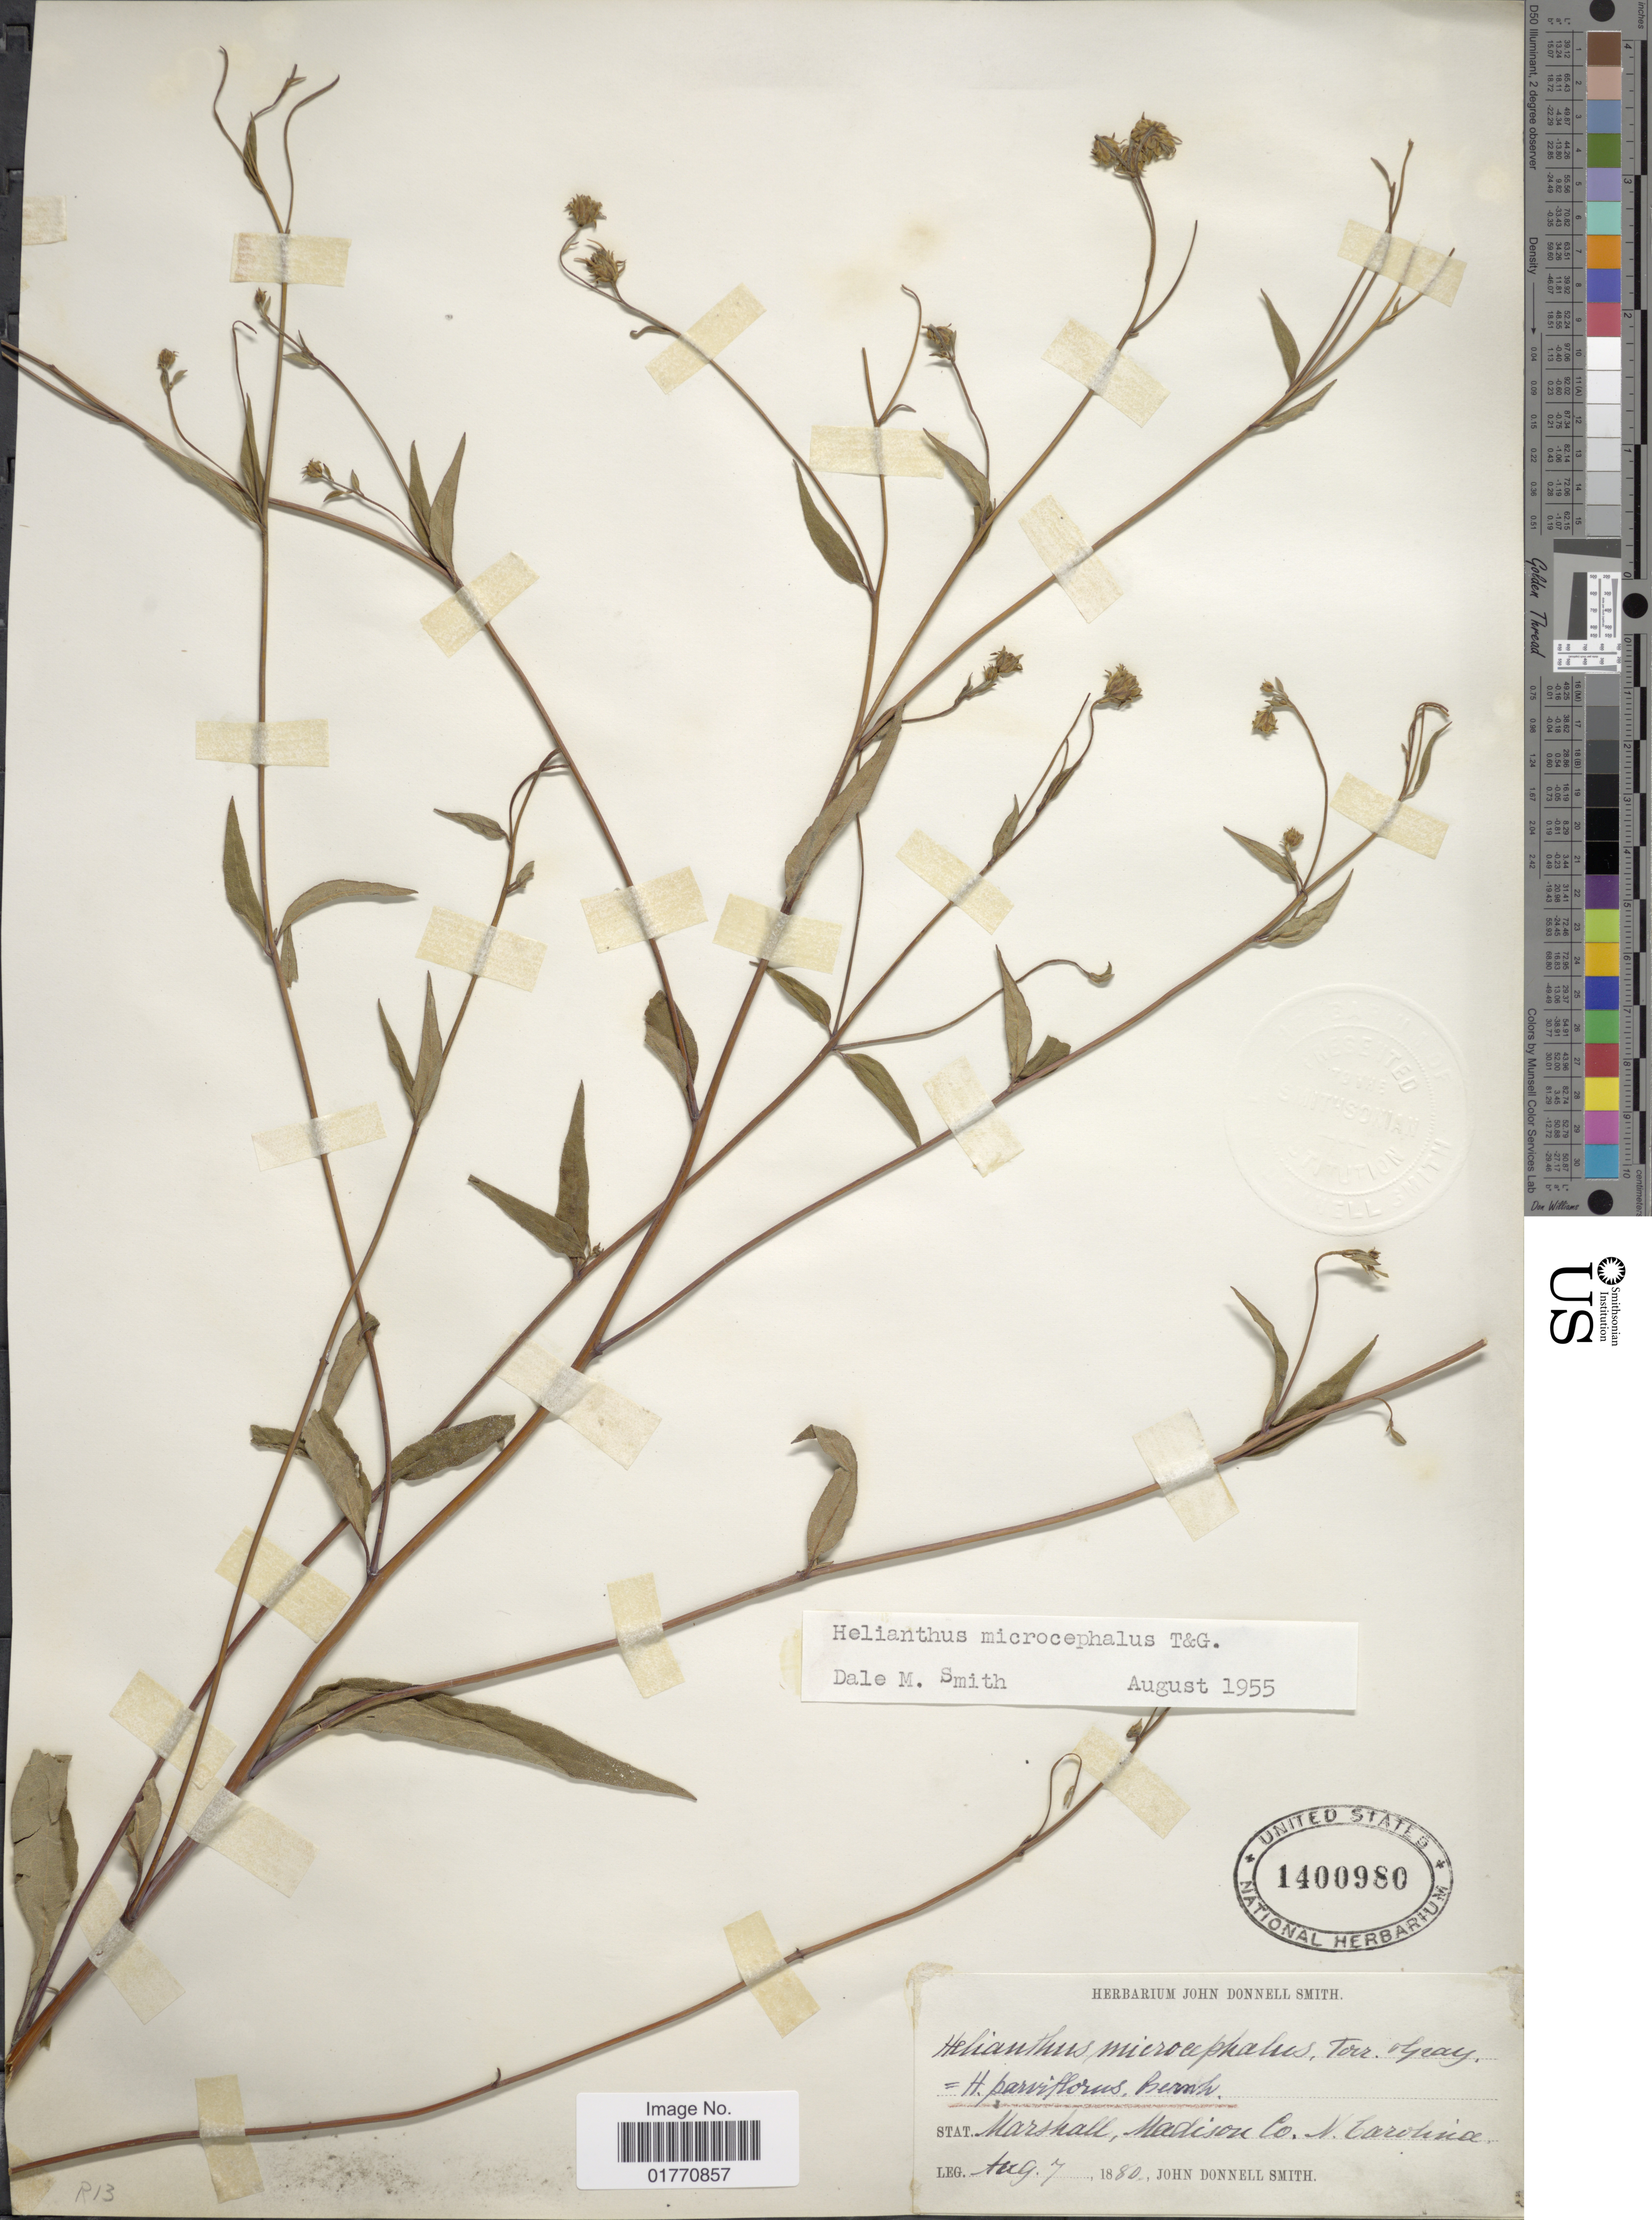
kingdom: Plantae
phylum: Tracheophyta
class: Magnoliopsida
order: Asterales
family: Asteraceae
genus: Helianthus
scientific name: Helianthus microcephalus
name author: Torr. & A. Gray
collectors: J. Donnell Smith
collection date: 1880-08-07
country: United States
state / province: North Carolina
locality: Stat.Marshall, Madison Co.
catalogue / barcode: US 1400980